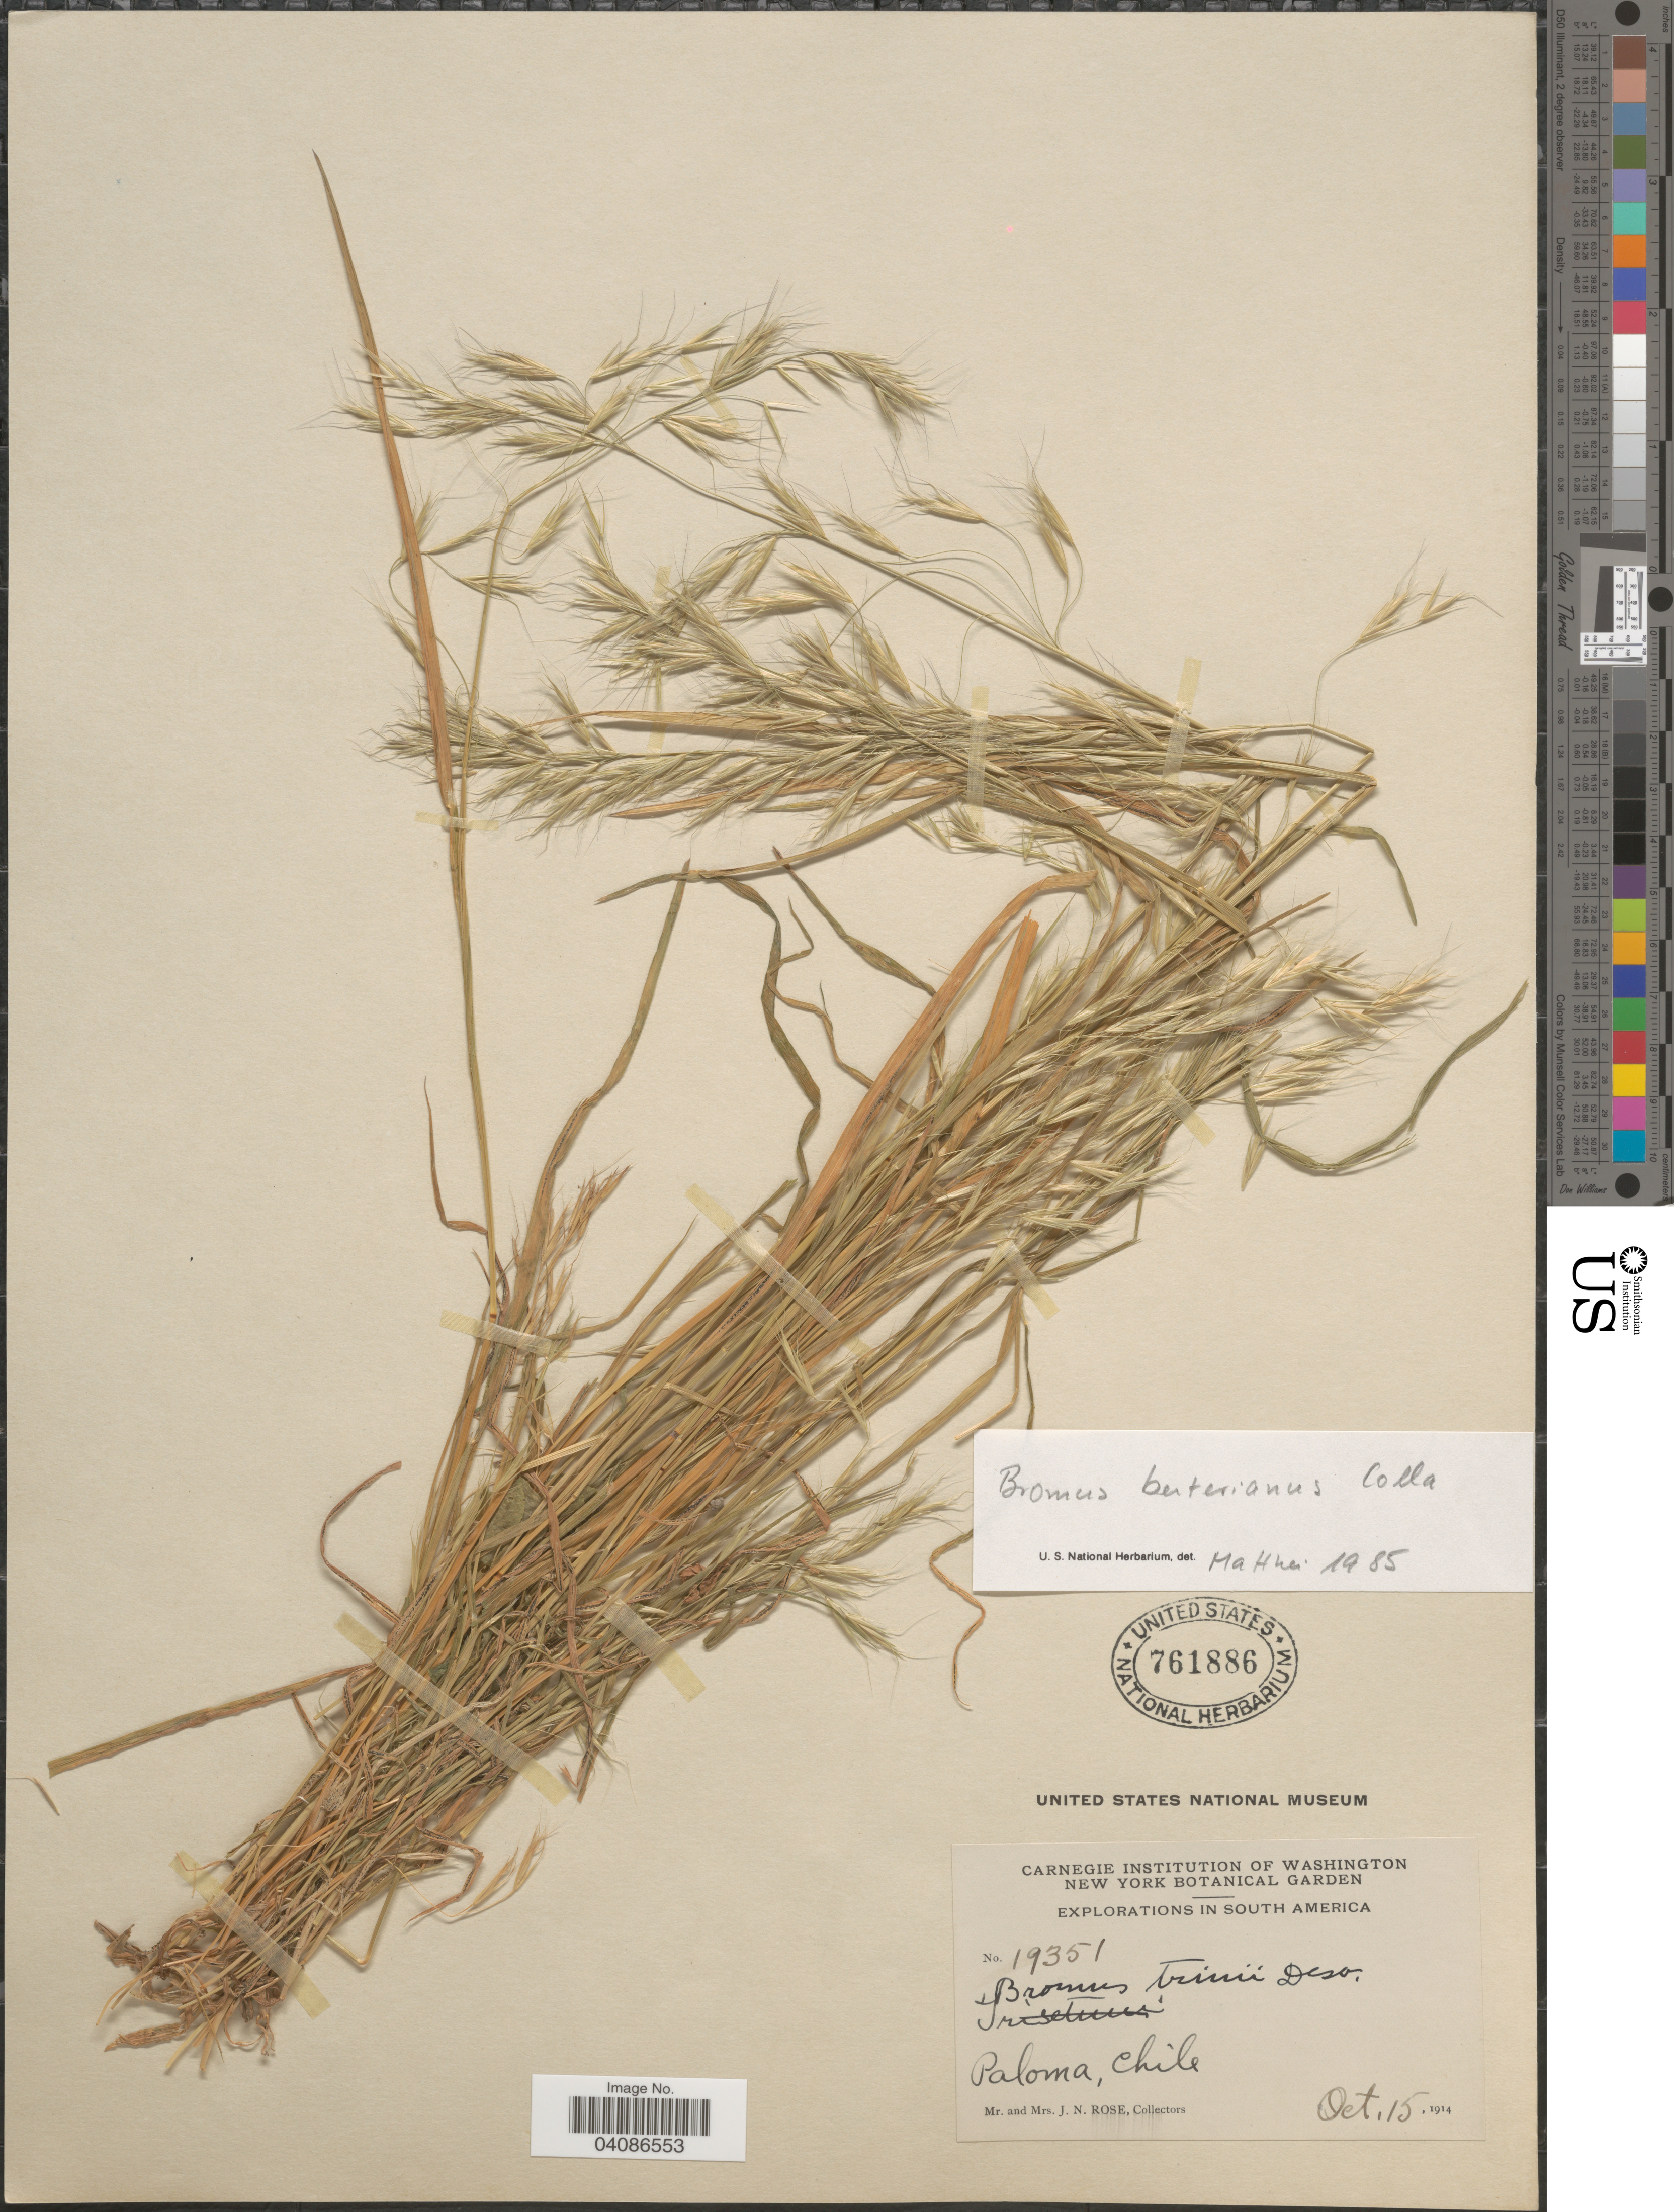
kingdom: Plantae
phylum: Tracheophyta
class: Liliopsida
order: Poales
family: Poaceae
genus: Bromus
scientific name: Bromus berteroanus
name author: Colla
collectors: J. N. Rose & L. B. Rose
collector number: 19351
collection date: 1914-10-15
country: Chile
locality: Explorations in South America. Paloma.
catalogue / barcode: US 761886